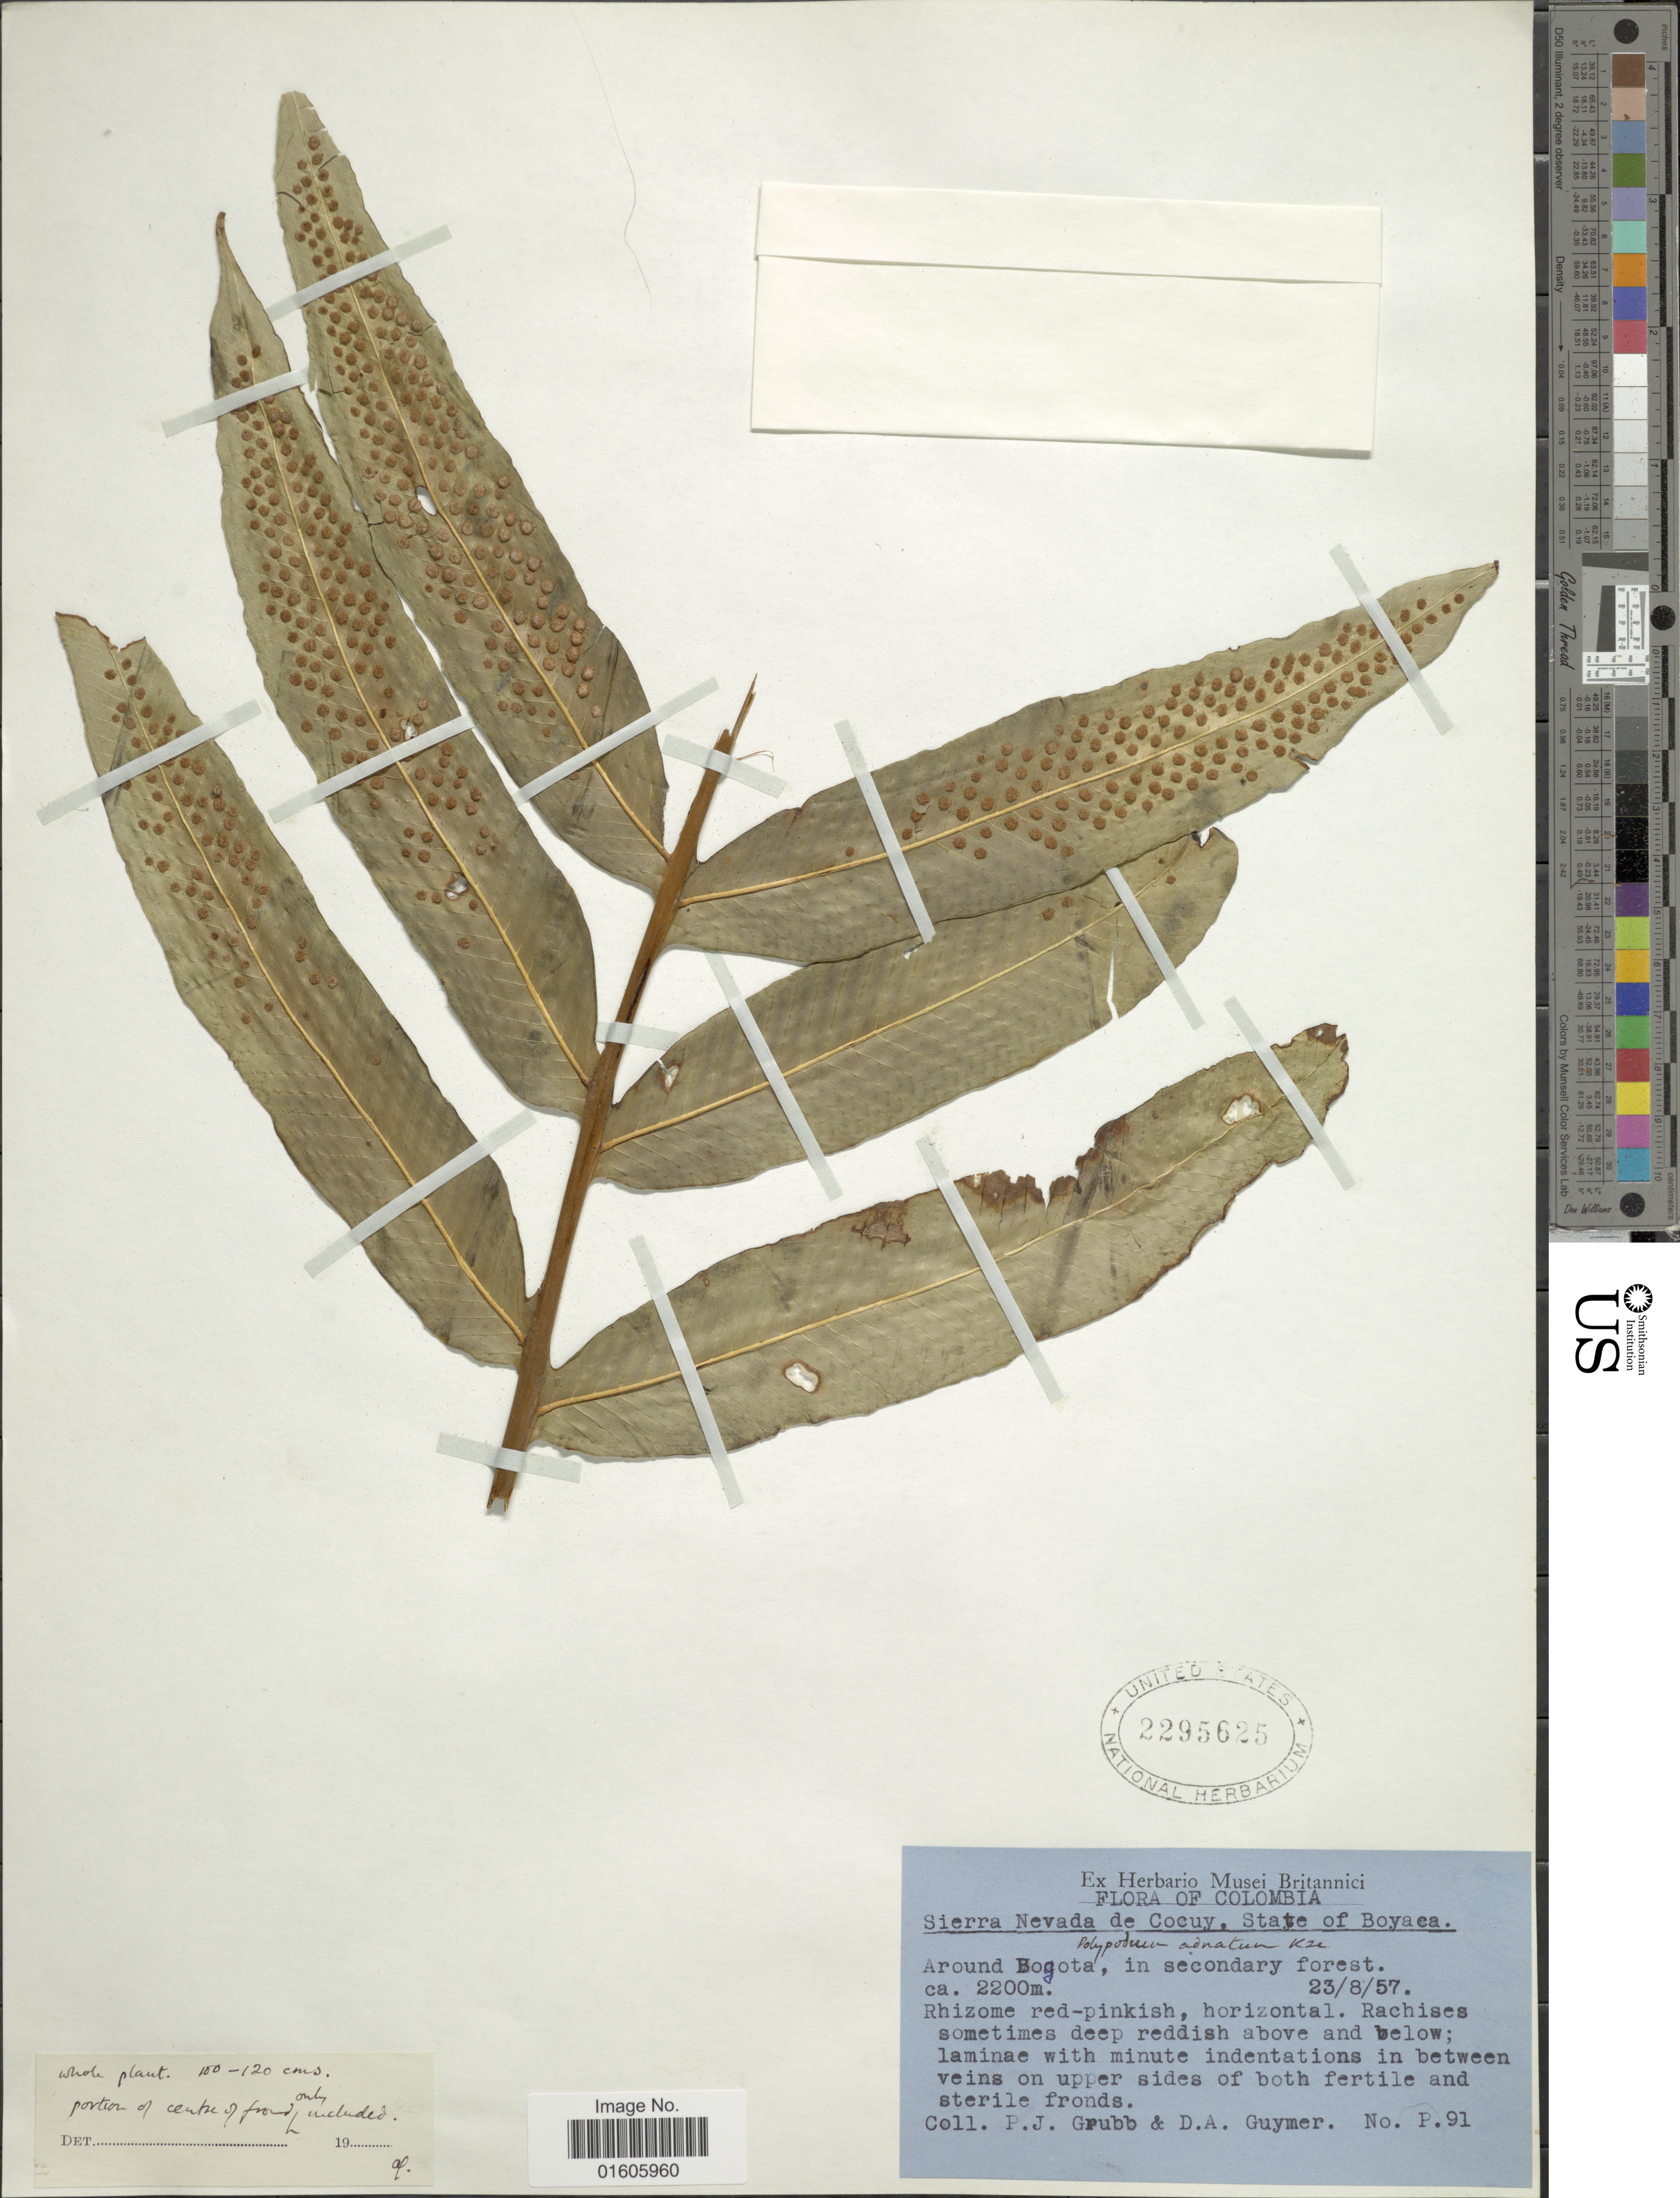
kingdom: Plantae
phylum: Tracheophyta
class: Polypodiopsida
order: Polypodiales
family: Polypodiaceae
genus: Serpocaulon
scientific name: Serpocaulon adnatum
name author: (Kunze ex Klotzsch) A.R. Sm.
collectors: P. J. Grubb & D. Guymer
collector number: P.91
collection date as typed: Transcribed d/m/y: 23/8/57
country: Colombia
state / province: Boyacá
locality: Sierra Nevada de Cocuy, State of Boyaca. Around Bogota, in secondary forest.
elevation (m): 2200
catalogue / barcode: US 2295625